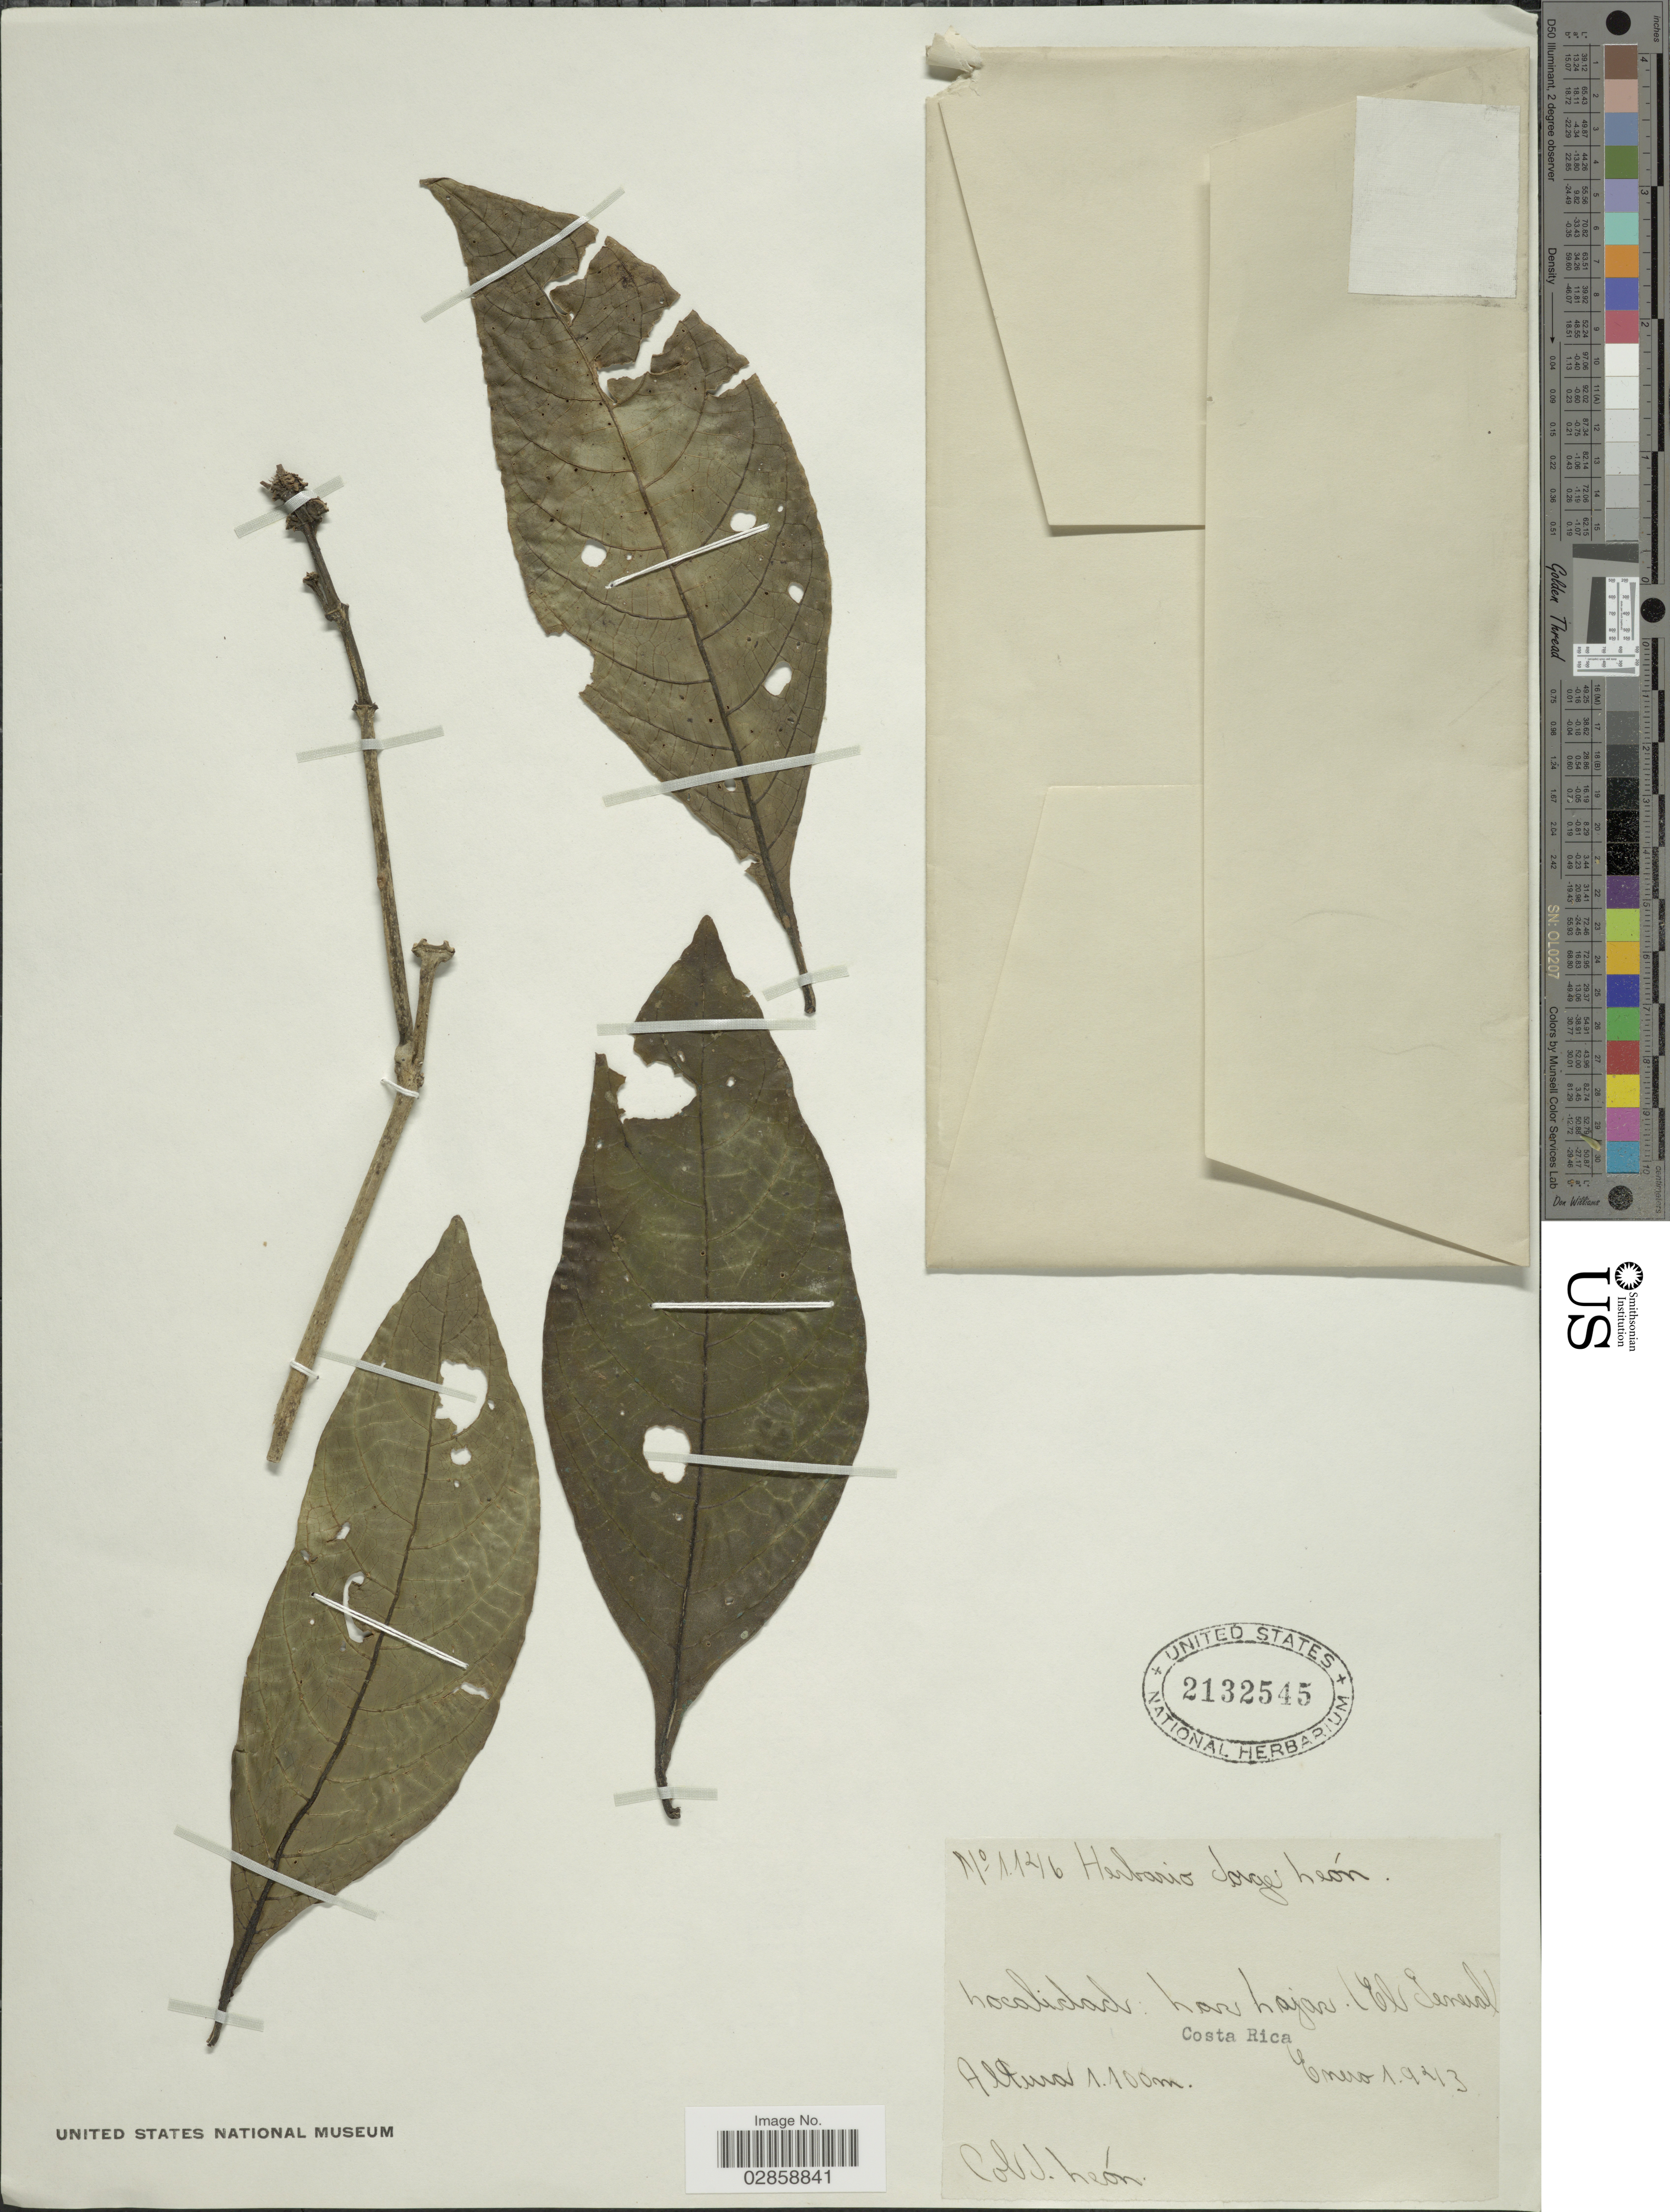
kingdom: Plantae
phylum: Tracheophyta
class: Magnoliopsida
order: Lamiales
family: Acanthaceae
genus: Ruellia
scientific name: Ruellia tubiflora var. tetrastichantha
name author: Kunth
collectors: J. León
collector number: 1146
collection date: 1943-01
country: Costa Rica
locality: Las Lajas. (El General).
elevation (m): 1100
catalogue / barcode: US 2132545